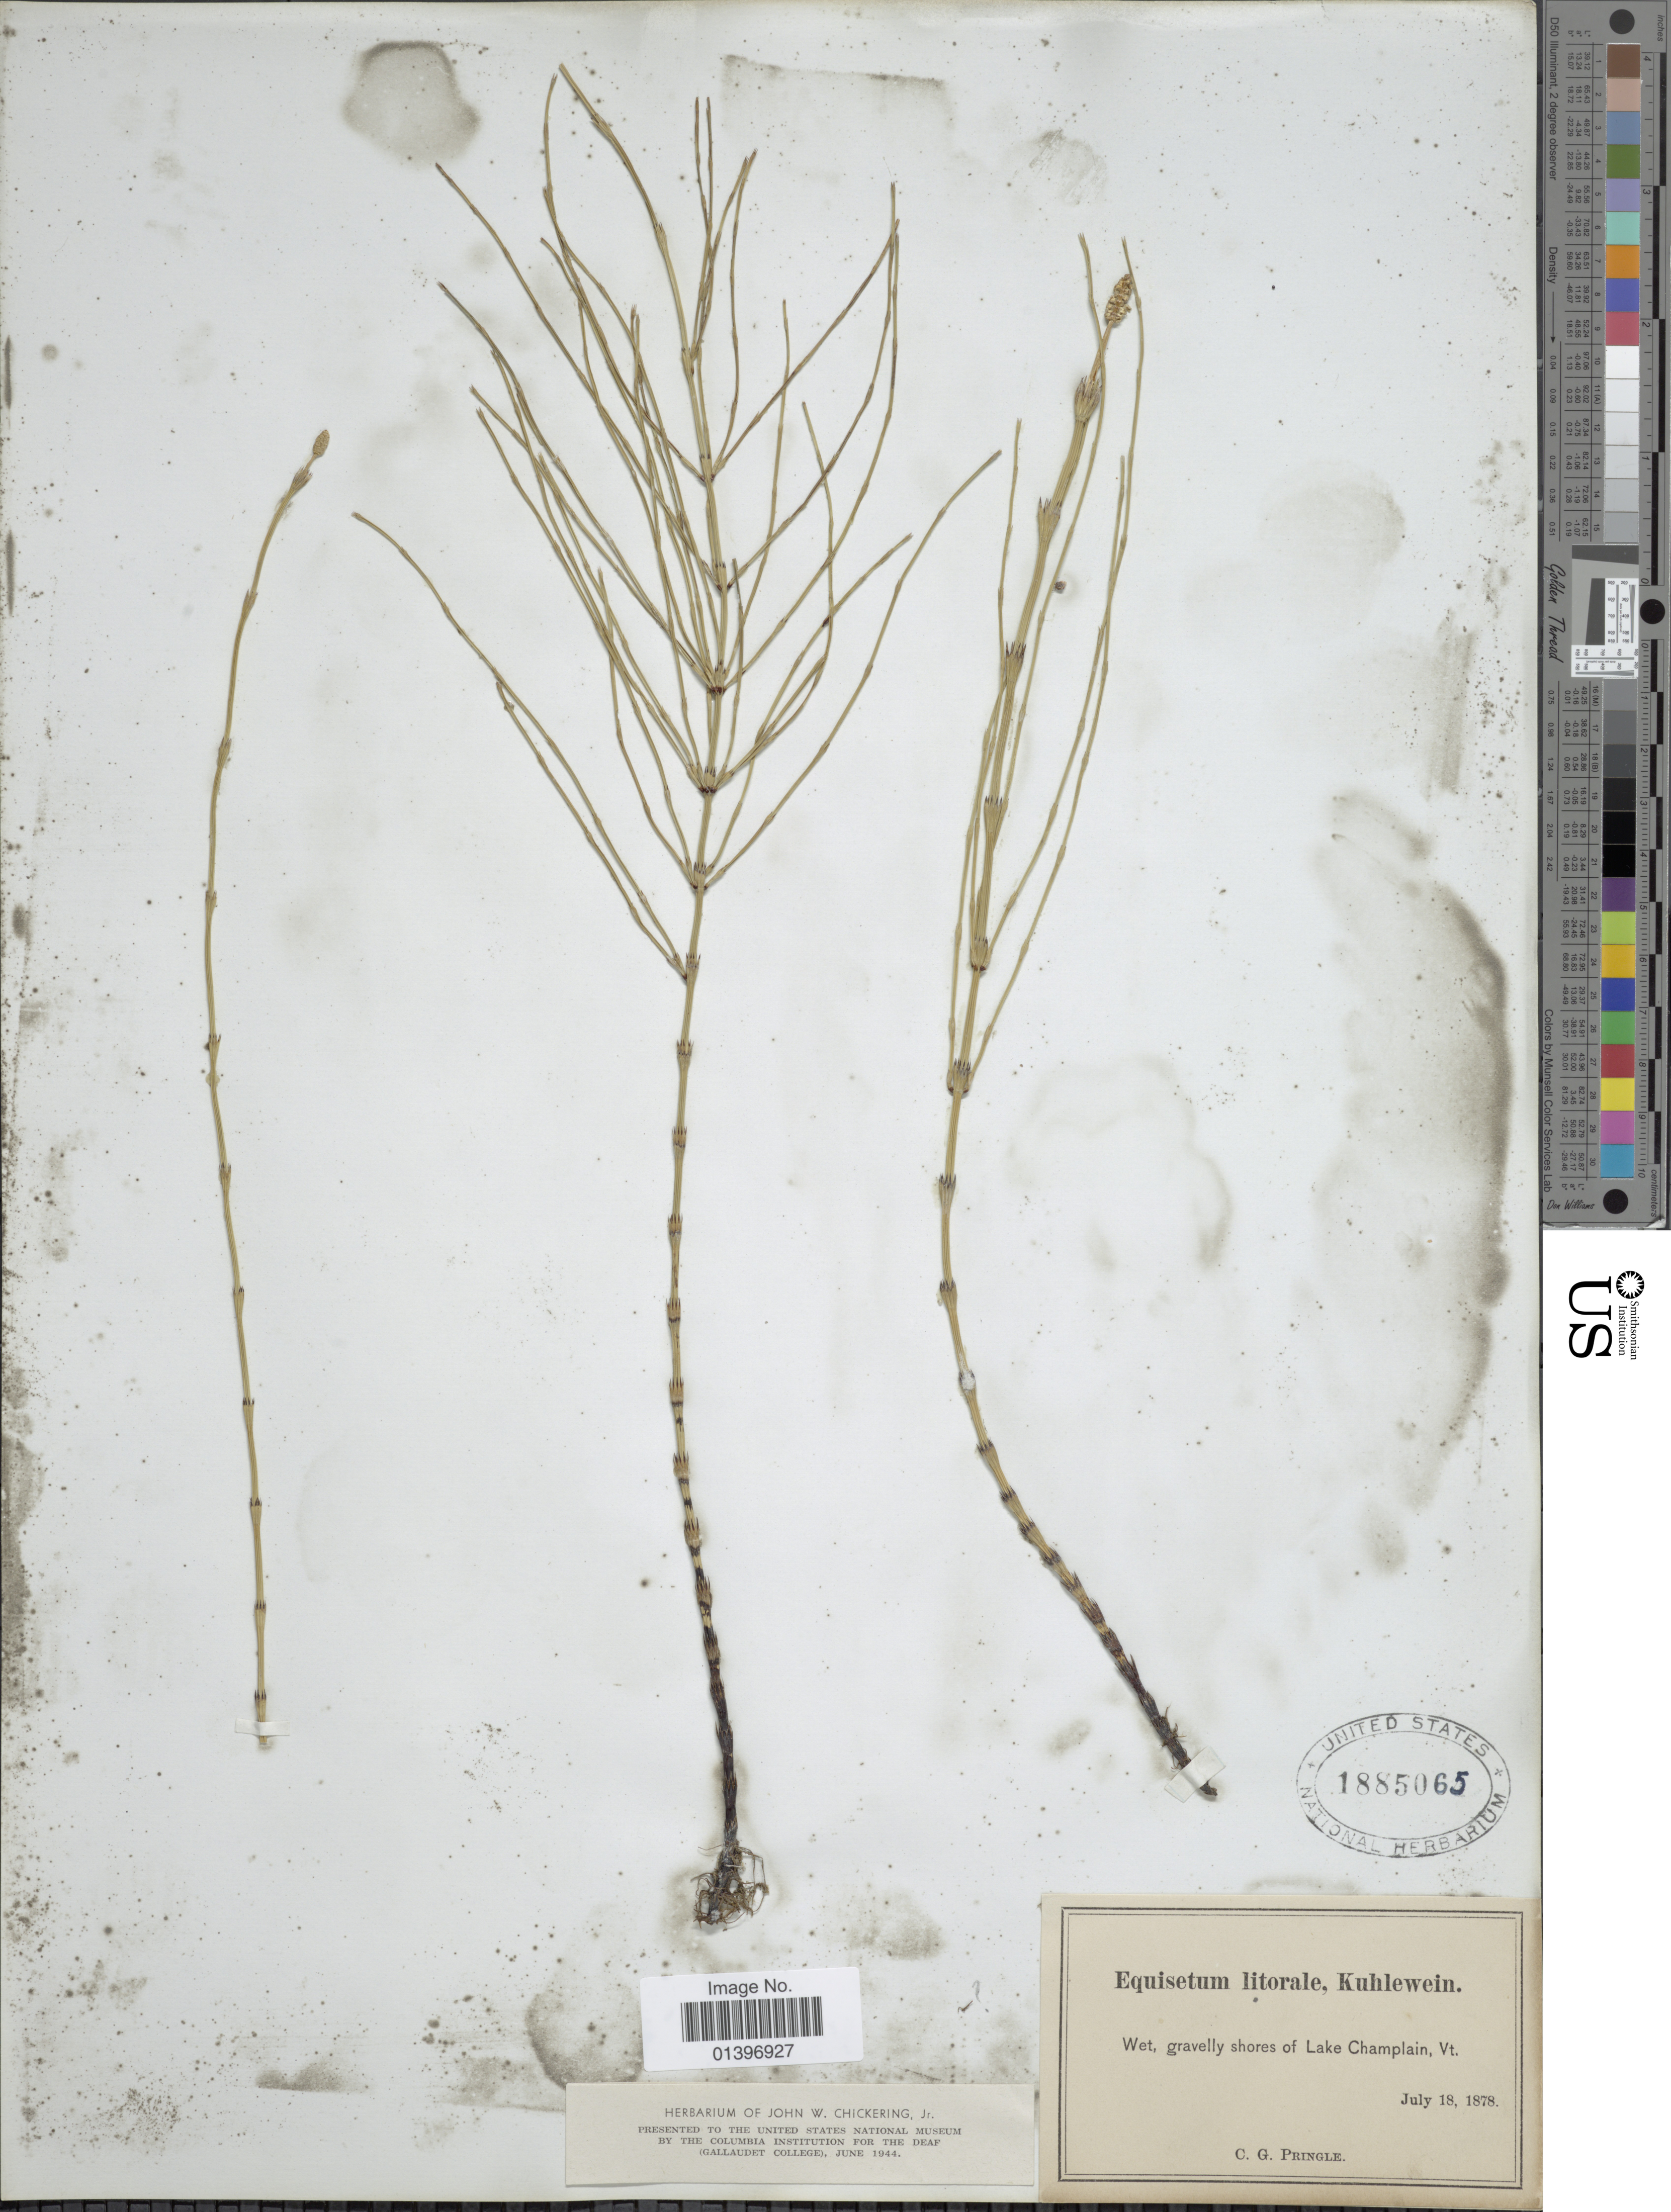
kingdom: Plantae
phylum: Tracheophyta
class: Polypodiopsida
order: Equisetales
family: Equisetaceae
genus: Equisetum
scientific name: Equisetum x litorale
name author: Kuhlw.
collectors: C. G. Pringle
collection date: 1878-07-18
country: United States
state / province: Vermont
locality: Wet, gravelly shores of Lake Champlain, VT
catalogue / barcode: US 1885065